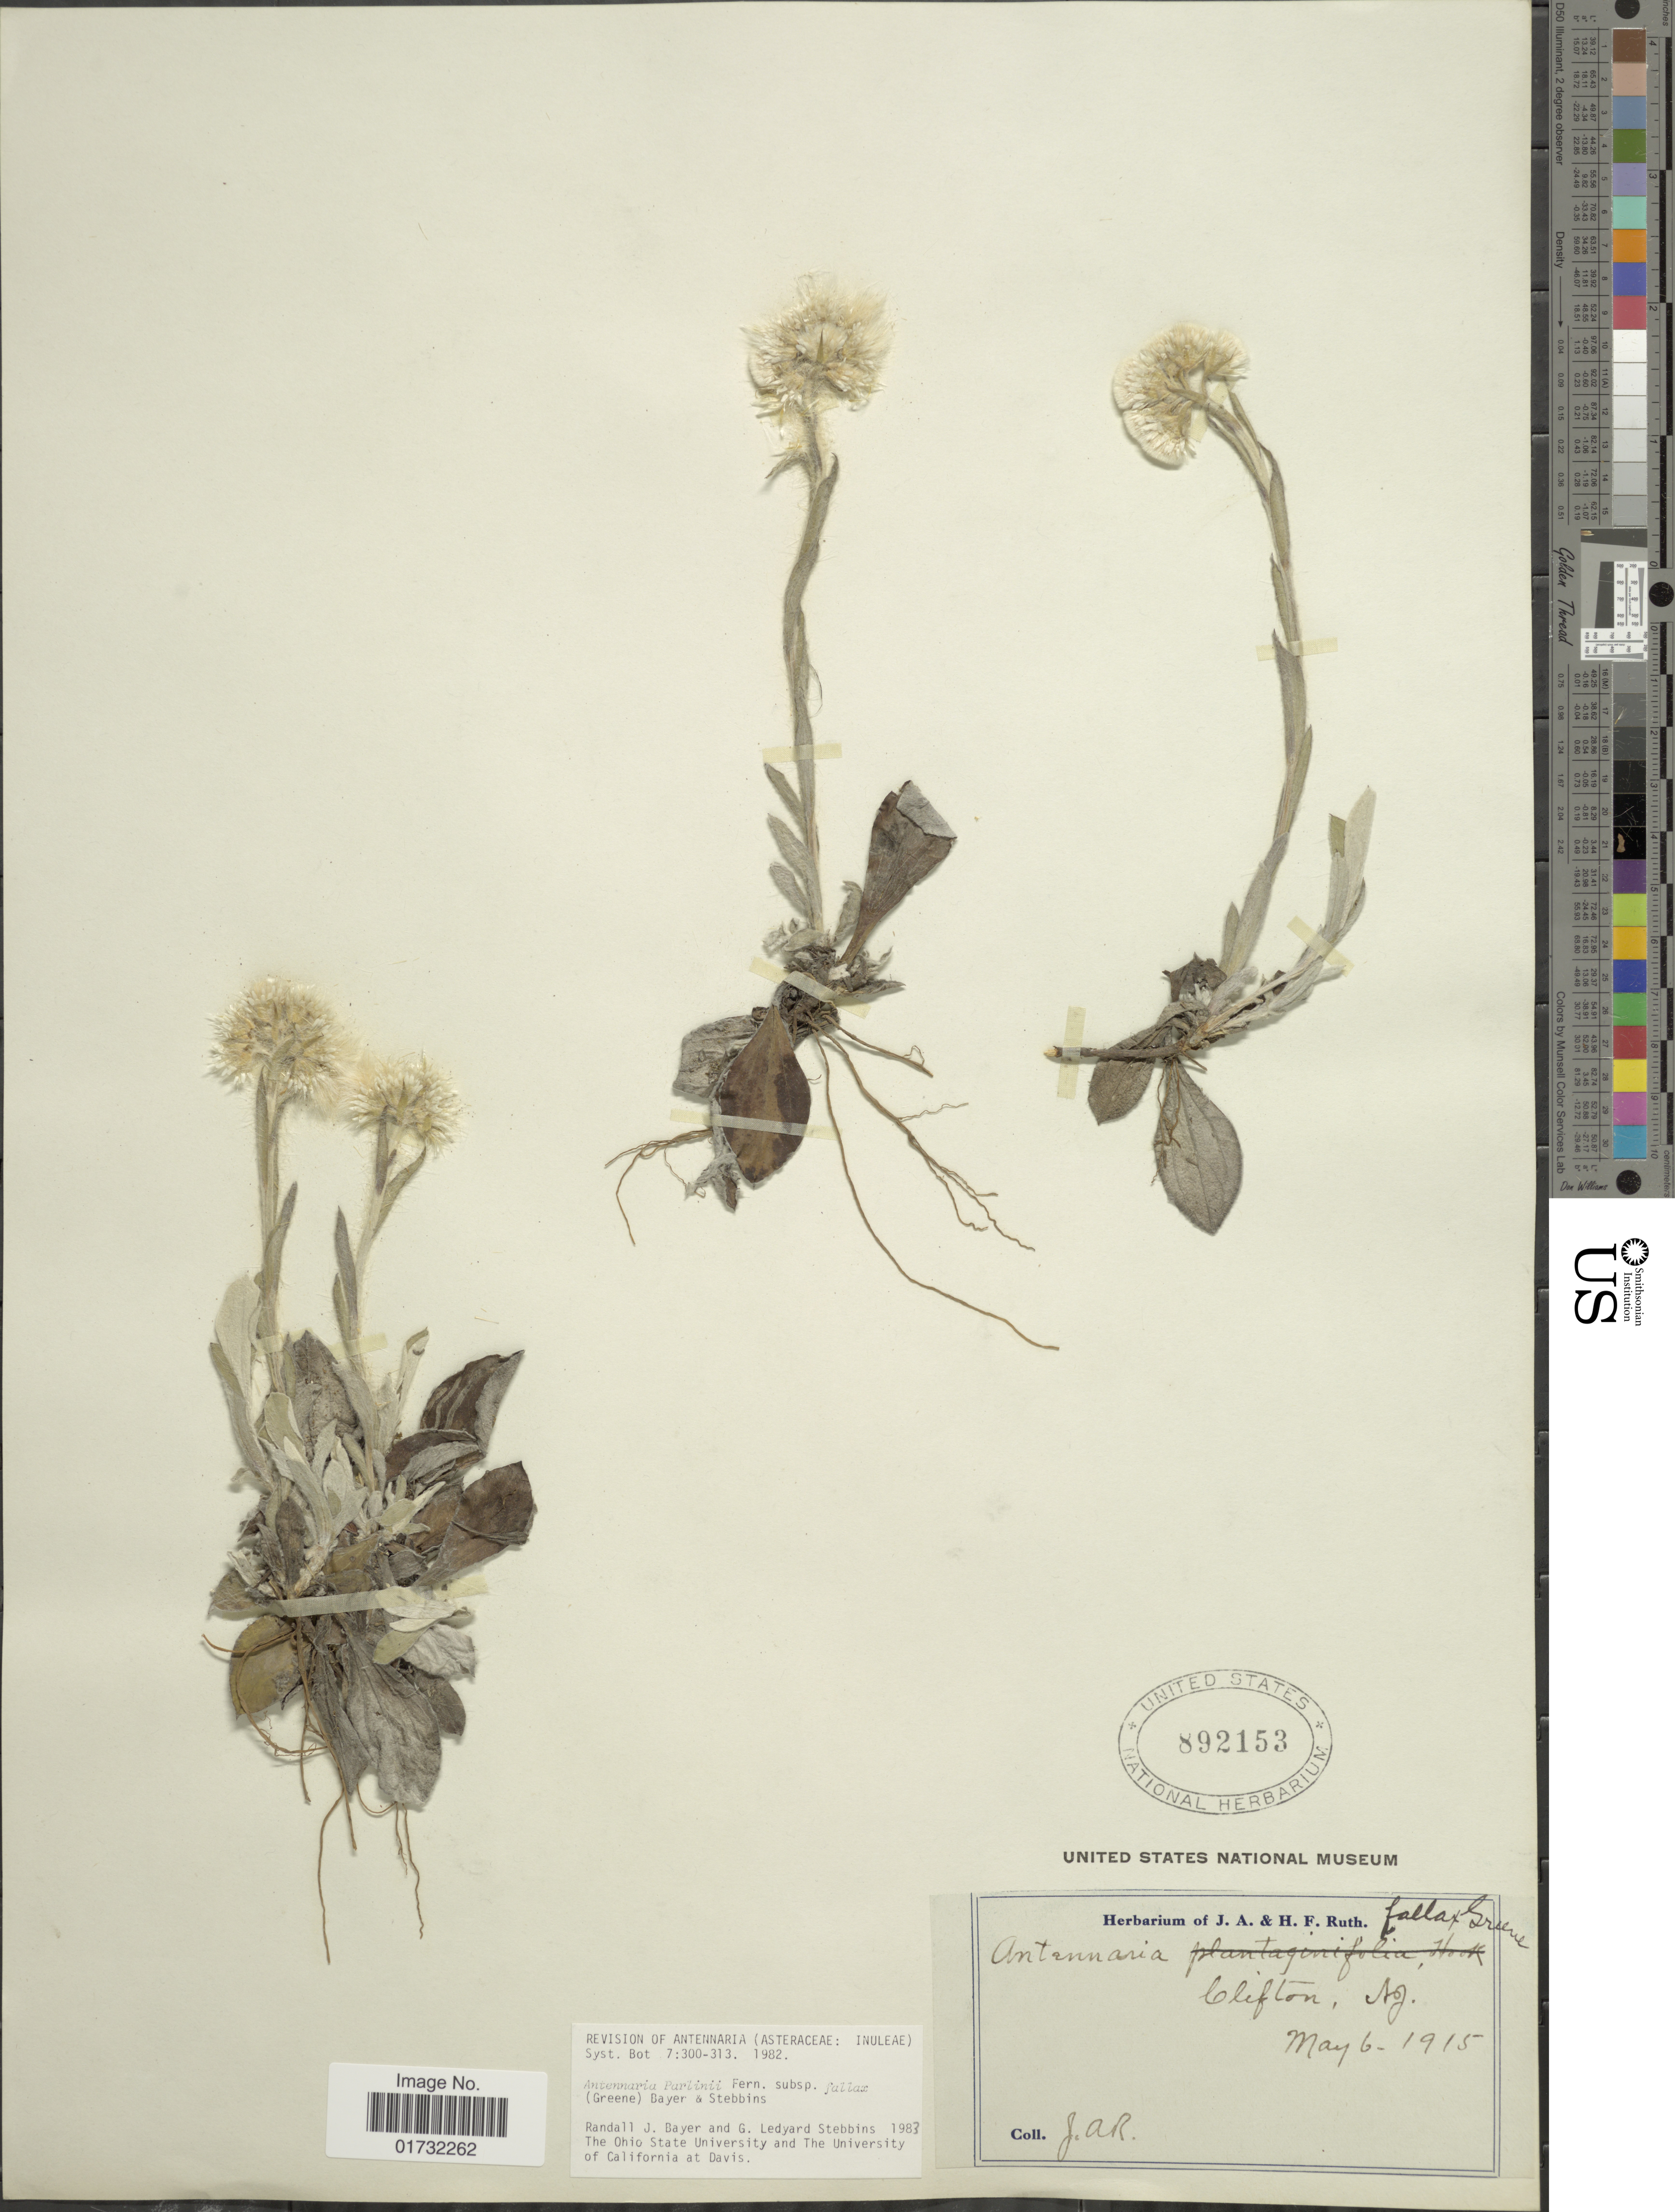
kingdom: Plantae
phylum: Tracheophyta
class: Magnoliopsida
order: Asterales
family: Asteraceae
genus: Antennaria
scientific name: Antennaria parlinii subsp. fallax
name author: (Greene) R.J. Bayer & Stebbins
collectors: J. Ruth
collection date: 1915-05-06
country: United States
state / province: New Jersey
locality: Clifton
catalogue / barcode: US 892153